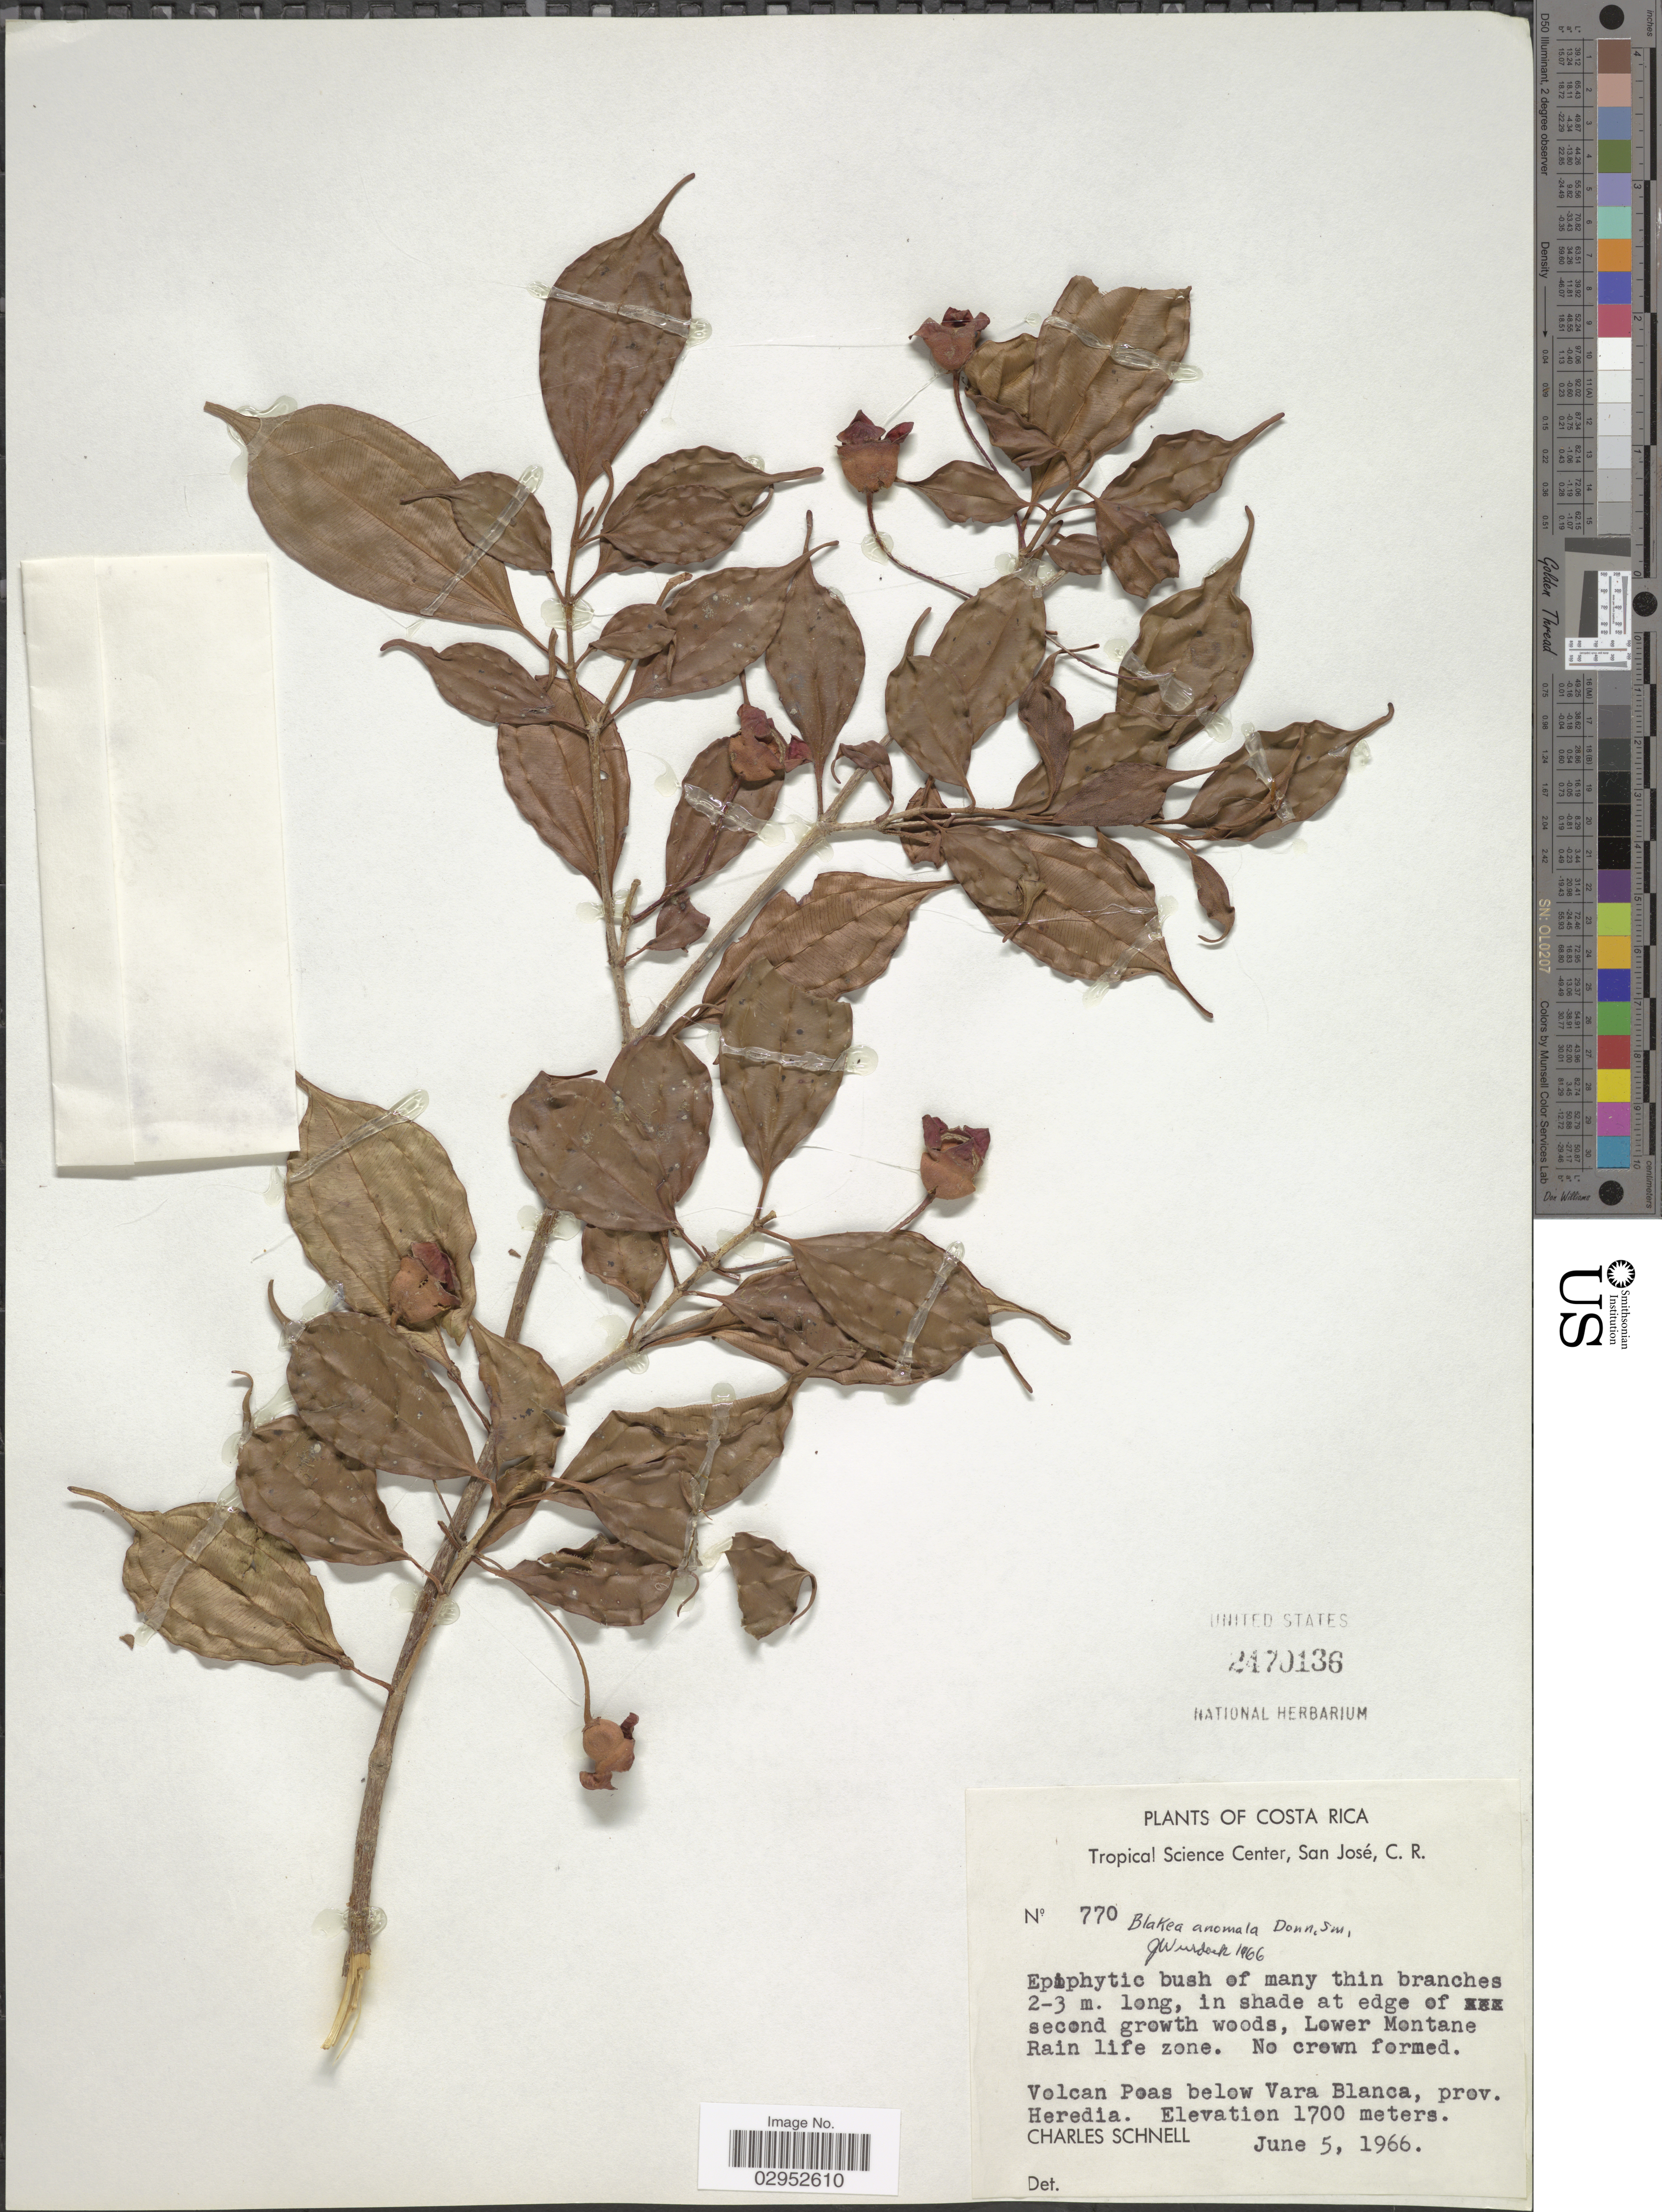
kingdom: Plantae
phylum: Tracheophyta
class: Magnoliopsida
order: Myrtales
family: Melastomataceae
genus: Blakea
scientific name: Blakea anomala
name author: Donn. Sm.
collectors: C. Schnell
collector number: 770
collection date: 1966-06-05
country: Costa Rica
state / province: Heredia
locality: Volcan Poas below Vara Blanca.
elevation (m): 1700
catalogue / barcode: US 2470136